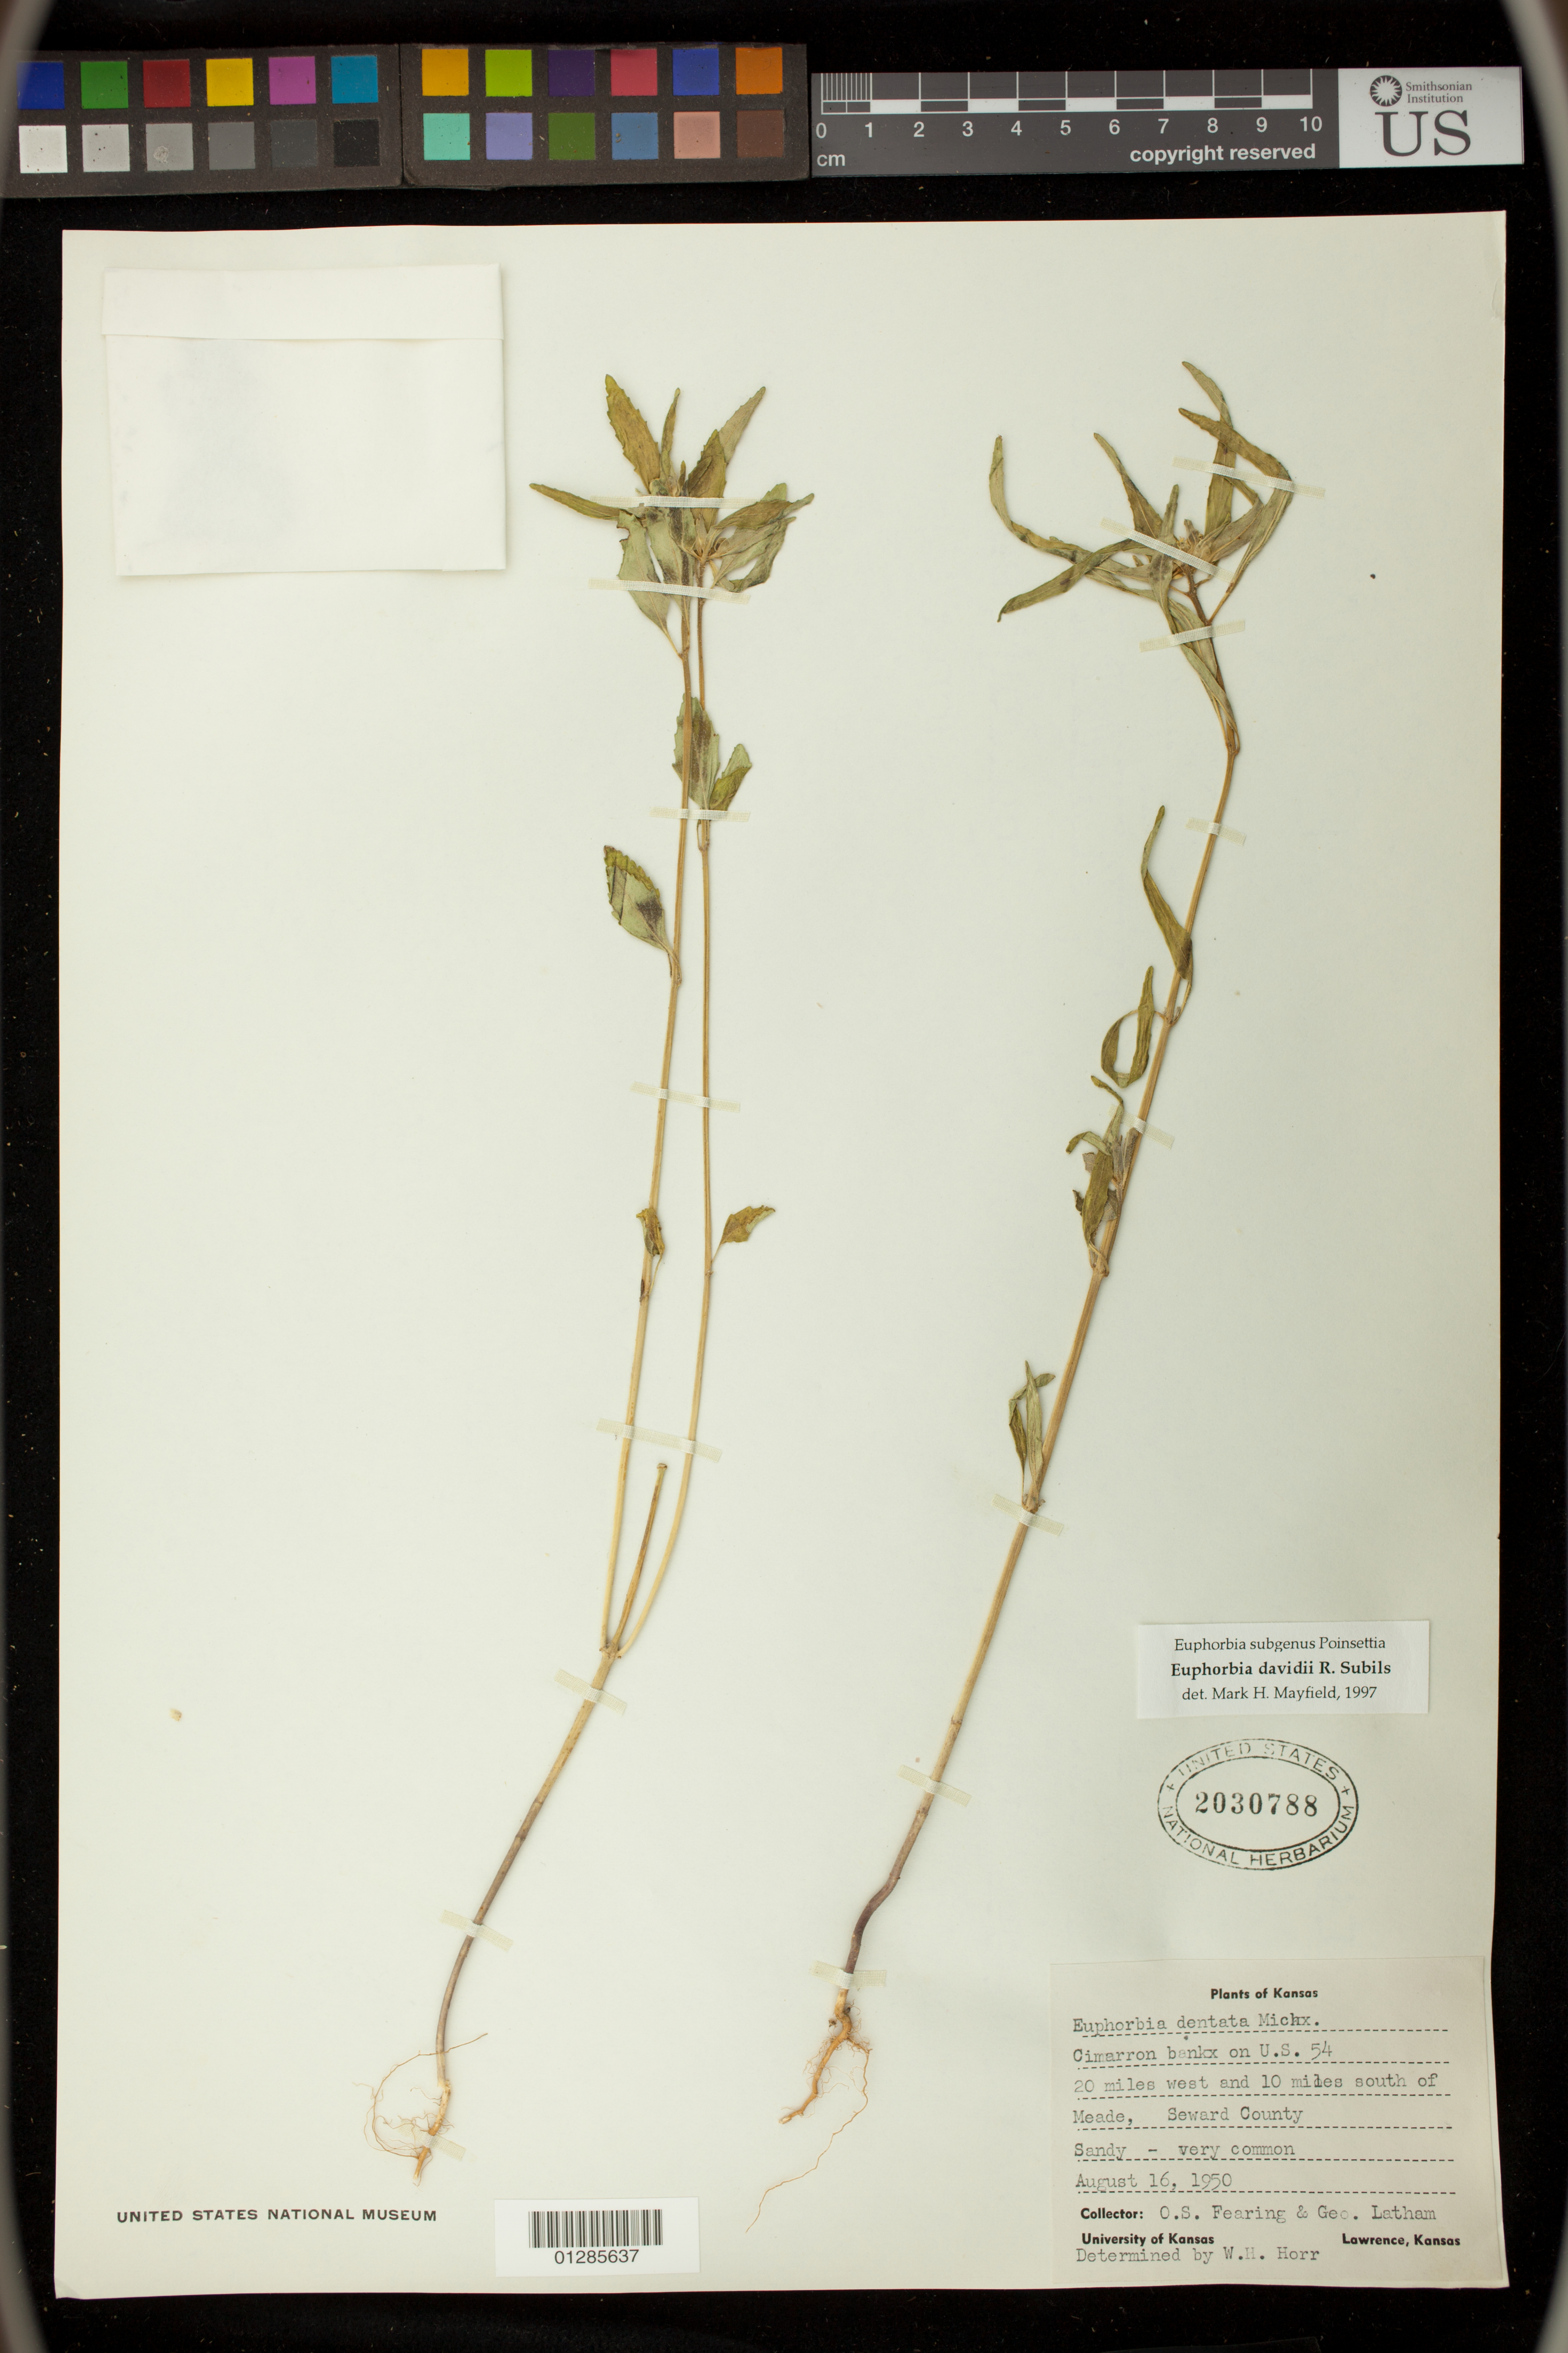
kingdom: Plantae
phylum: Tracheophyta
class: Magnoliopsida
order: Malpighiales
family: Euphorbiaceae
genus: Euphorbia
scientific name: Euphorbia davidii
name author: Subils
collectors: O. S. Fearing & G. Latham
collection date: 1950-08-16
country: United States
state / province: Kansas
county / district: Seward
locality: Cimarron bank on U.W. 54, 20 miles west and 10 miles south of Meade.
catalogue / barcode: US 2030788